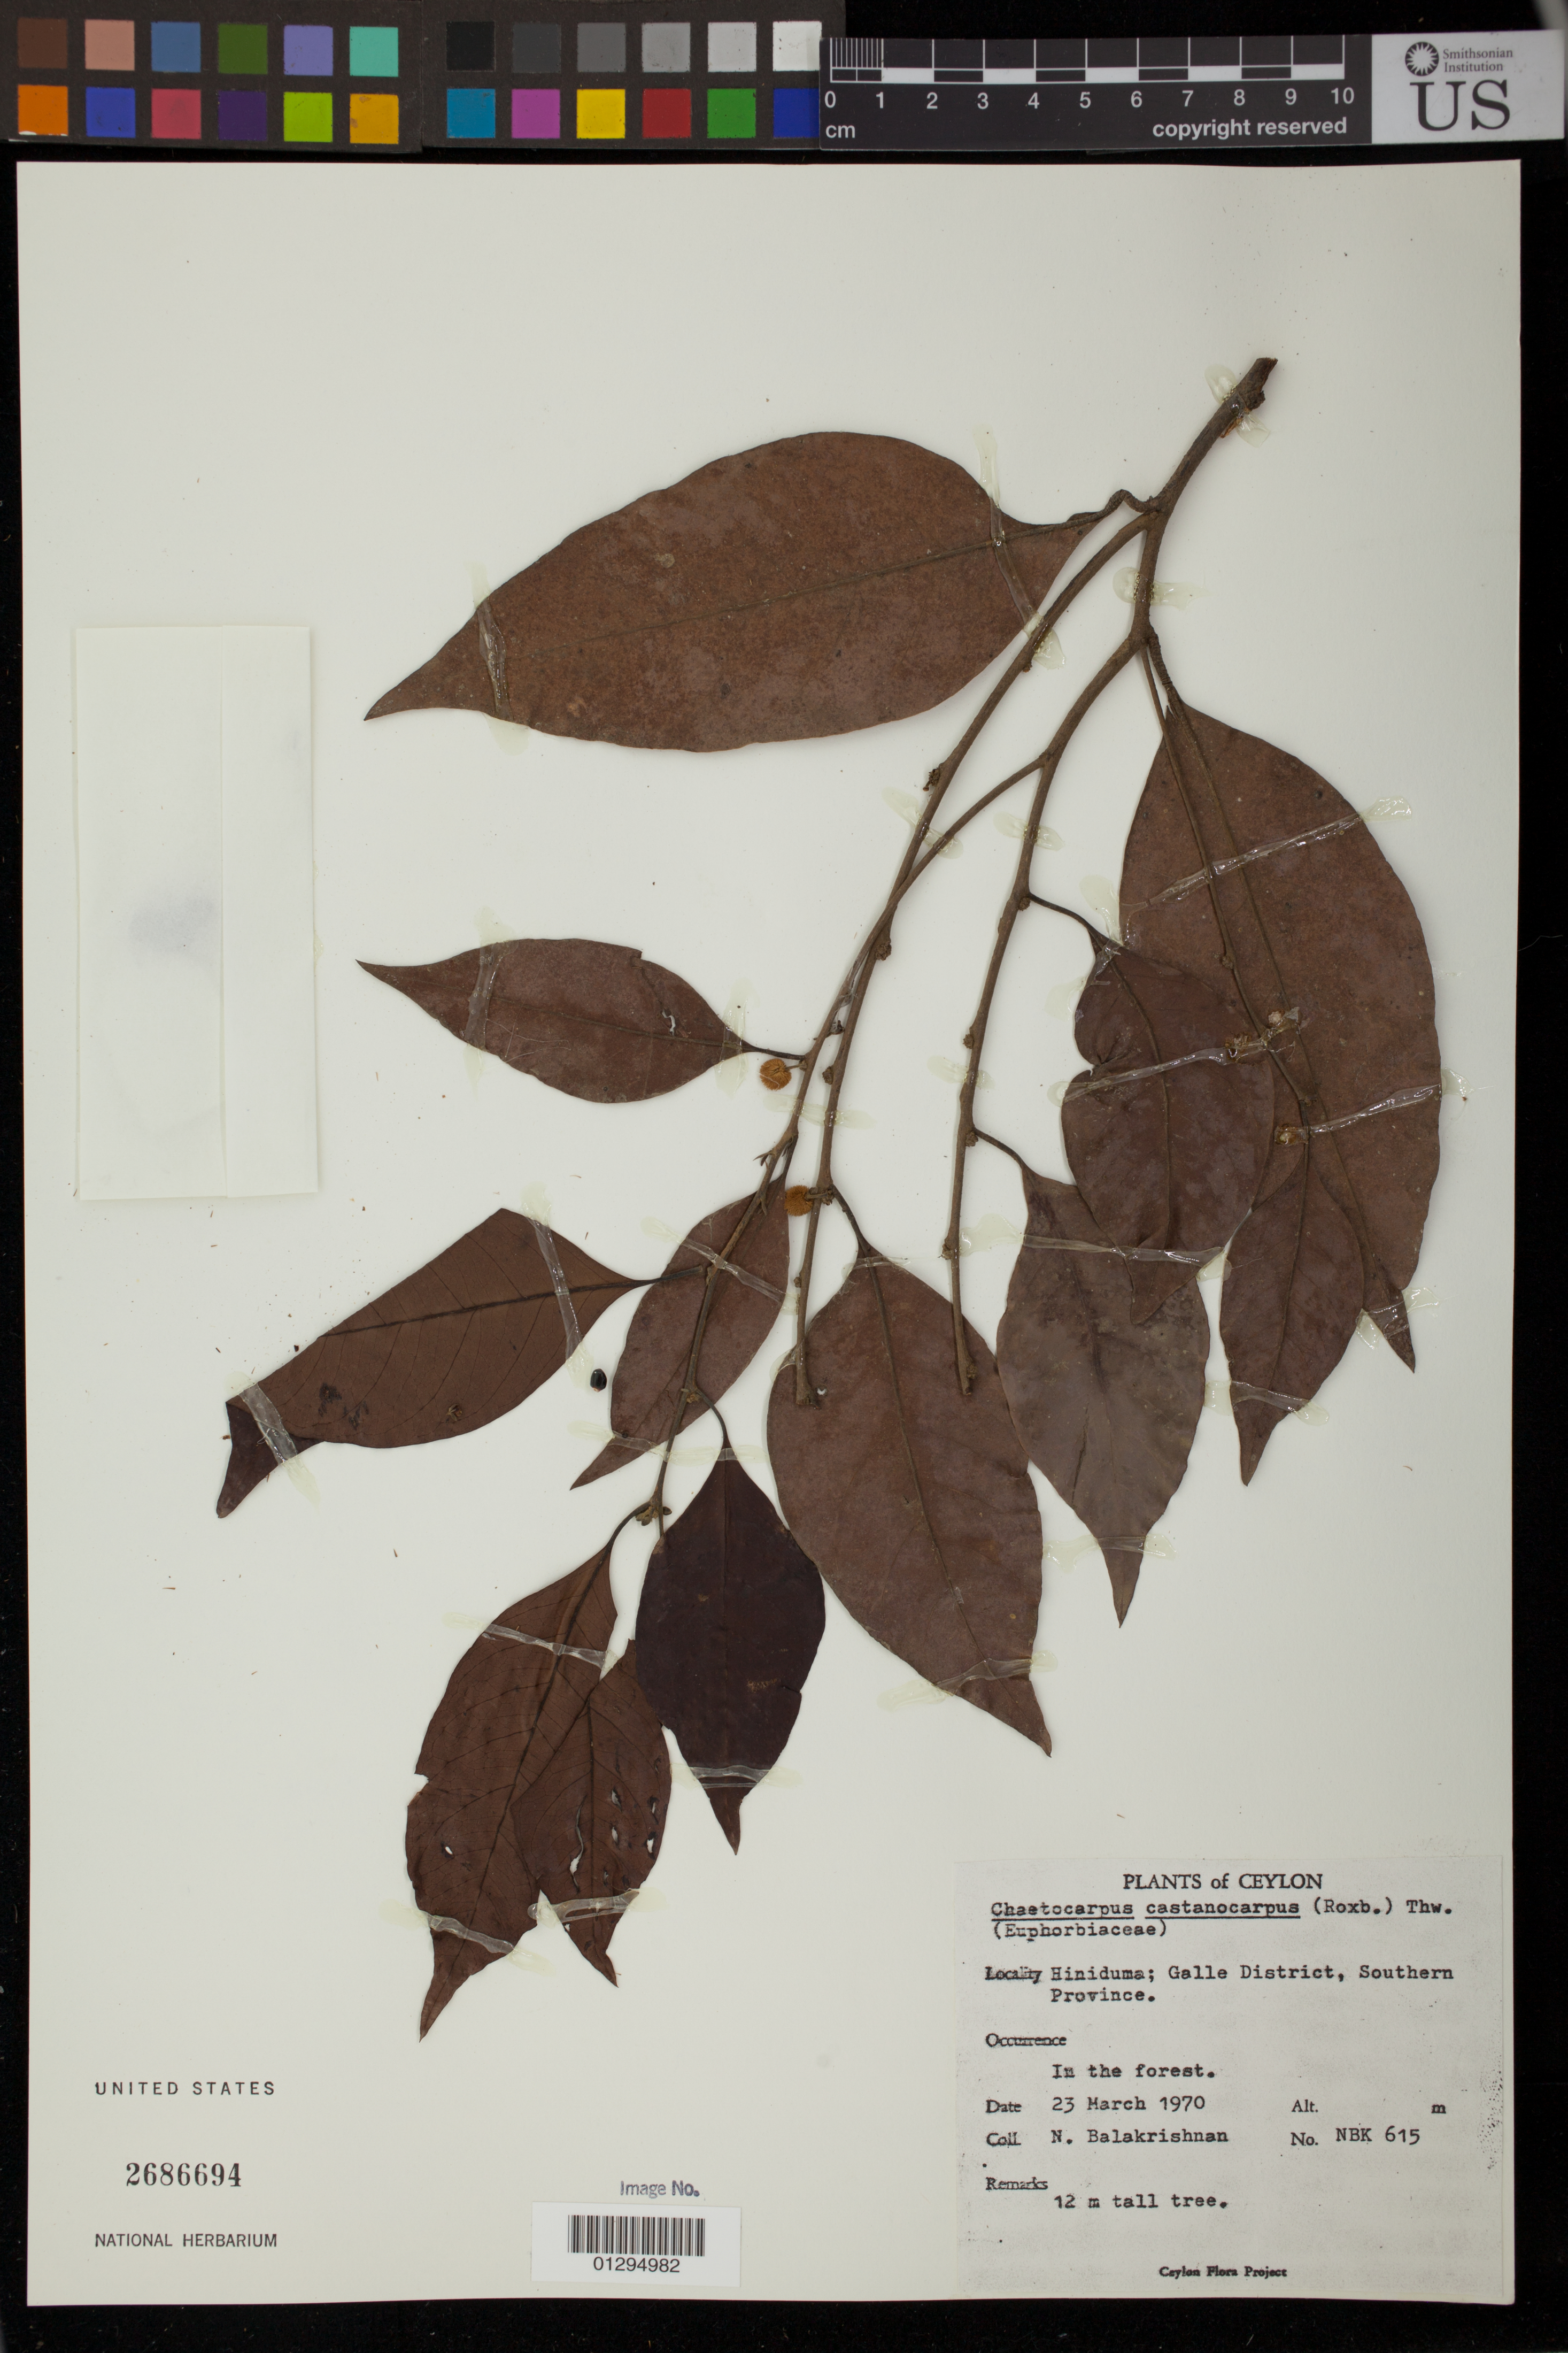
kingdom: Plantae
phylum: Tracheophyta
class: Magnoliopsida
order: Malpighiales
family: Peraceae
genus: Chaetocarpus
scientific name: Chaetocarpus castanocarpus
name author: (Roxb.) Thwaites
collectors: N. Balakrishnan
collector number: NBK 615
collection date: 1970-03-23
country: Sri Lanka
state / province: Southern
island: Ceylon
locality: Hiniduma, Galle District.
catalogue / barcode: US 2686694